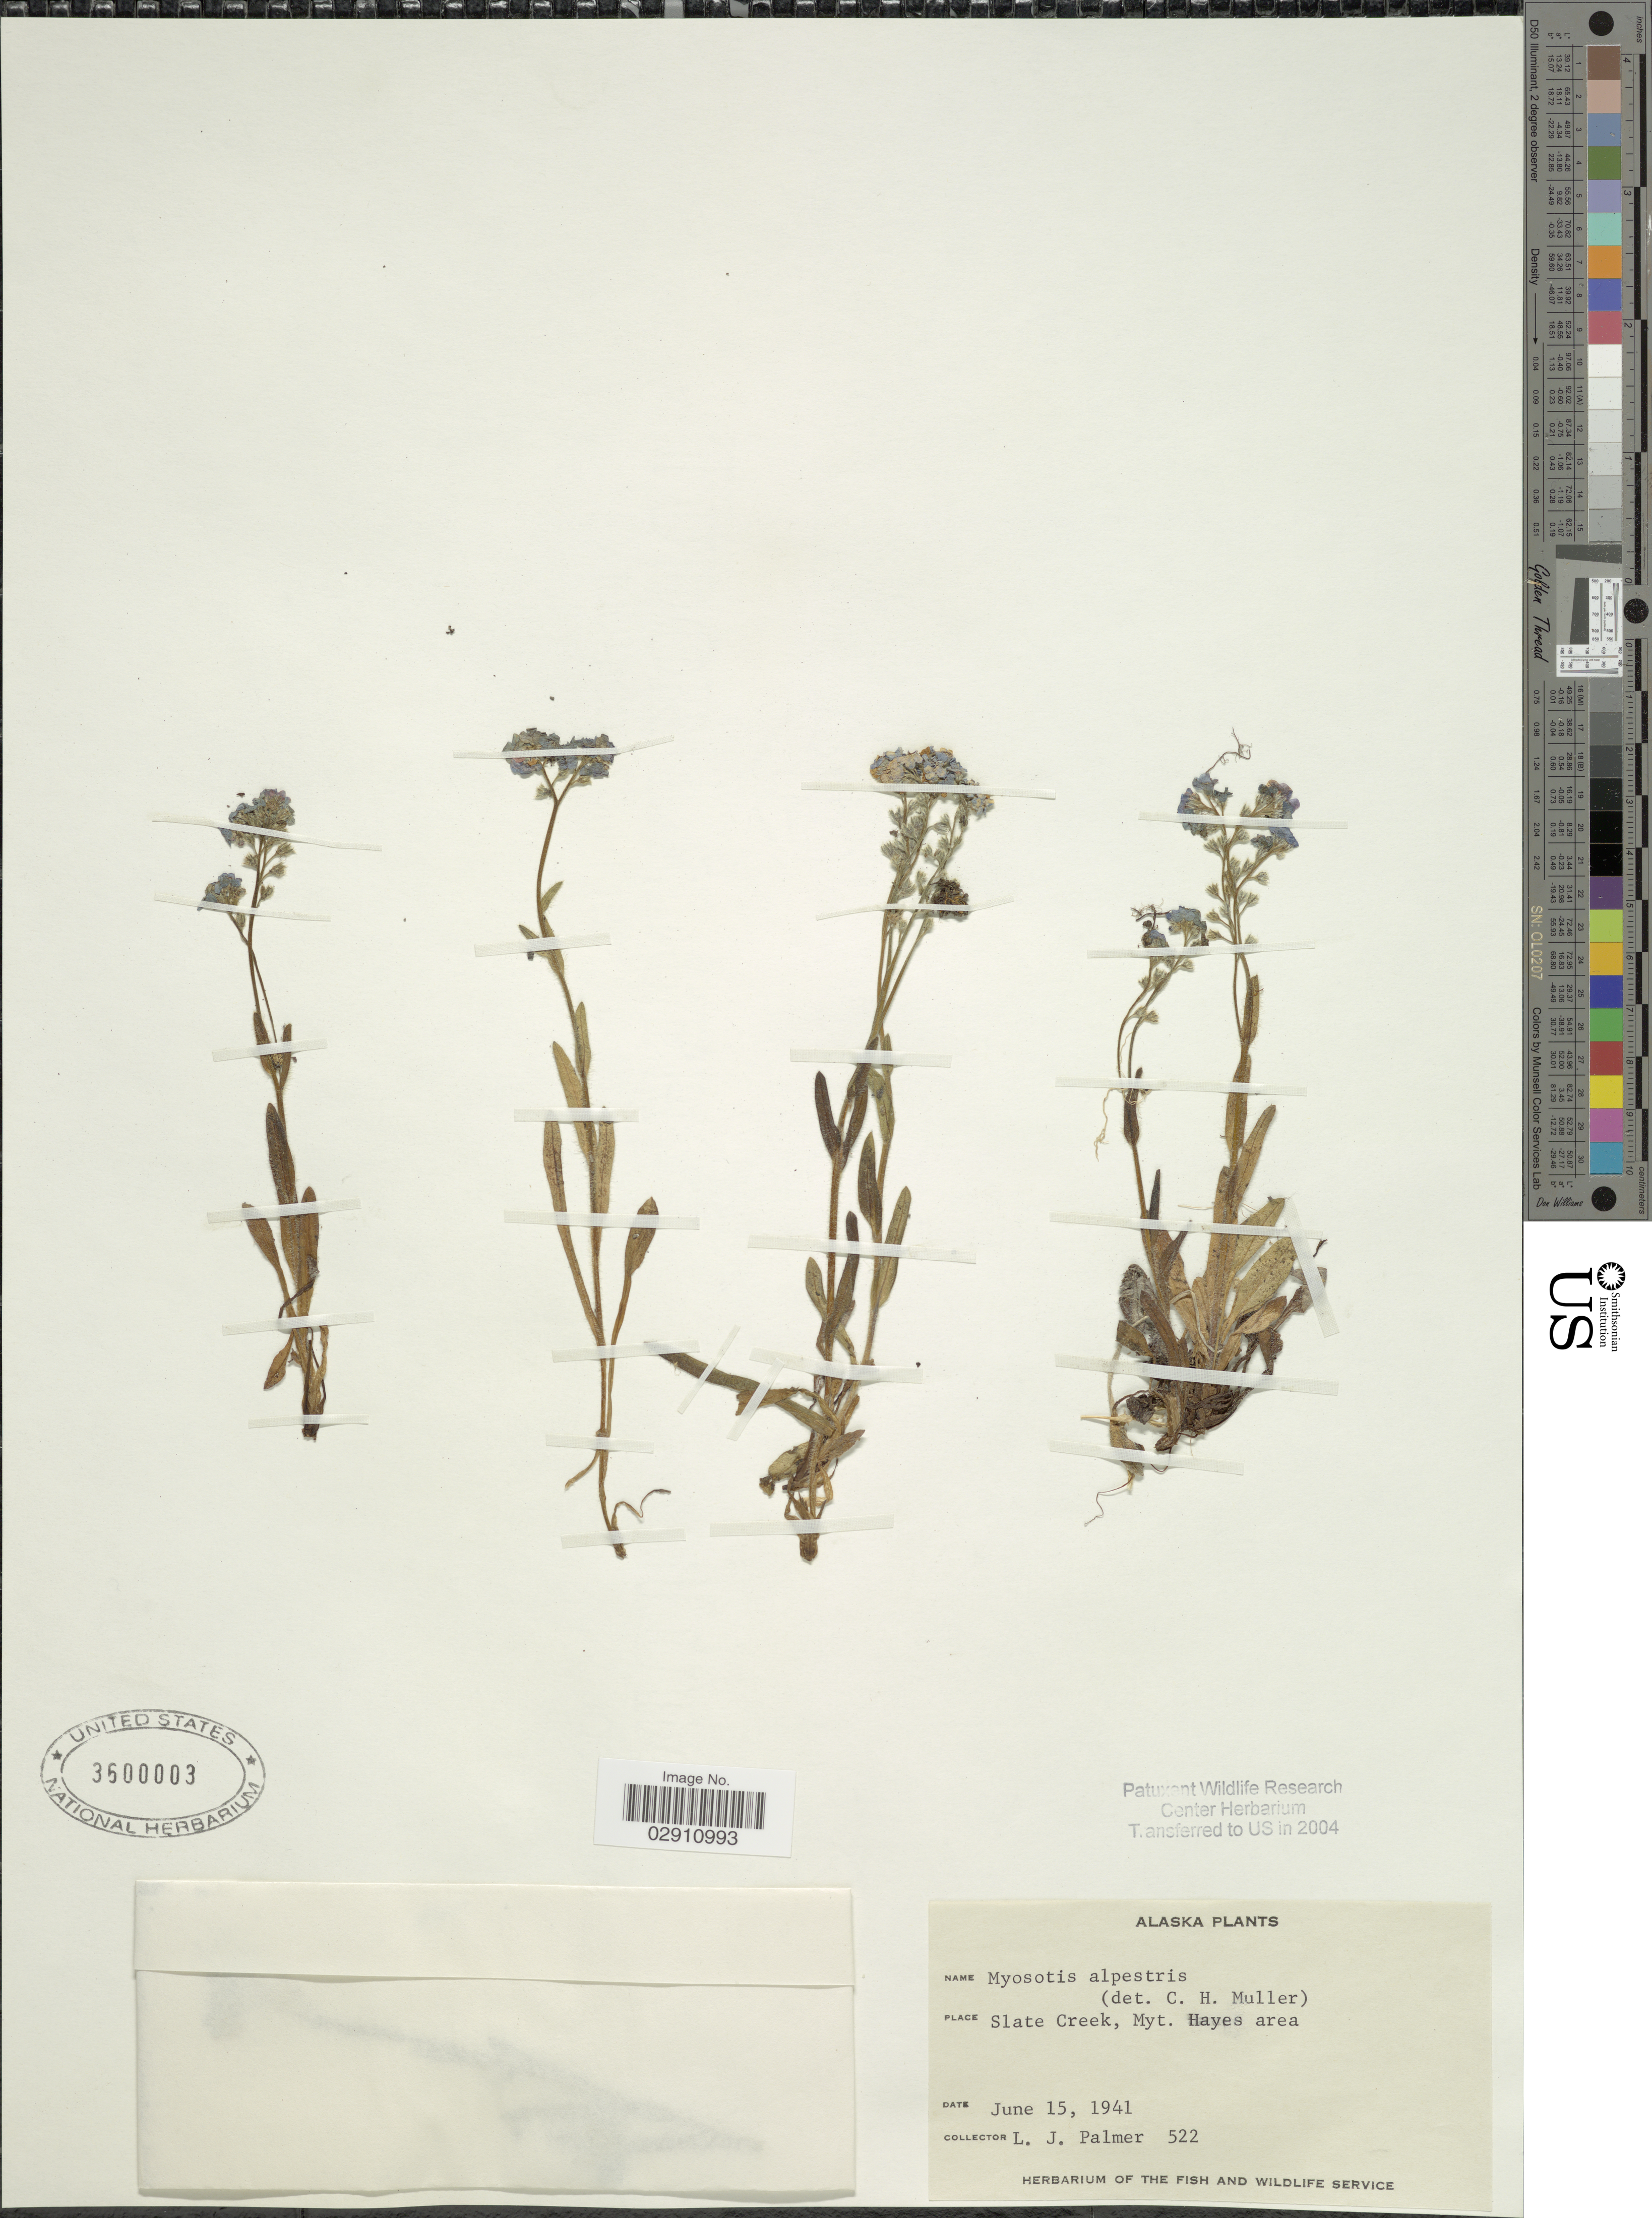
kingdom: Plantae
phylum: Tracheophyta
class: Magnoliopsida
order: Boraginales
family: Boraginaceae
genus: Myosotis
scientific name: Myosotis alpestris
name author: F.W. Schmidt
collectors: L. J. Palmer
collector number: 522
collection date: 1941-06-15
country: United States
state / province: Alaska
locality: Slate Creek, Myt. Hayes area.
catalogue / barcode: US 3600003